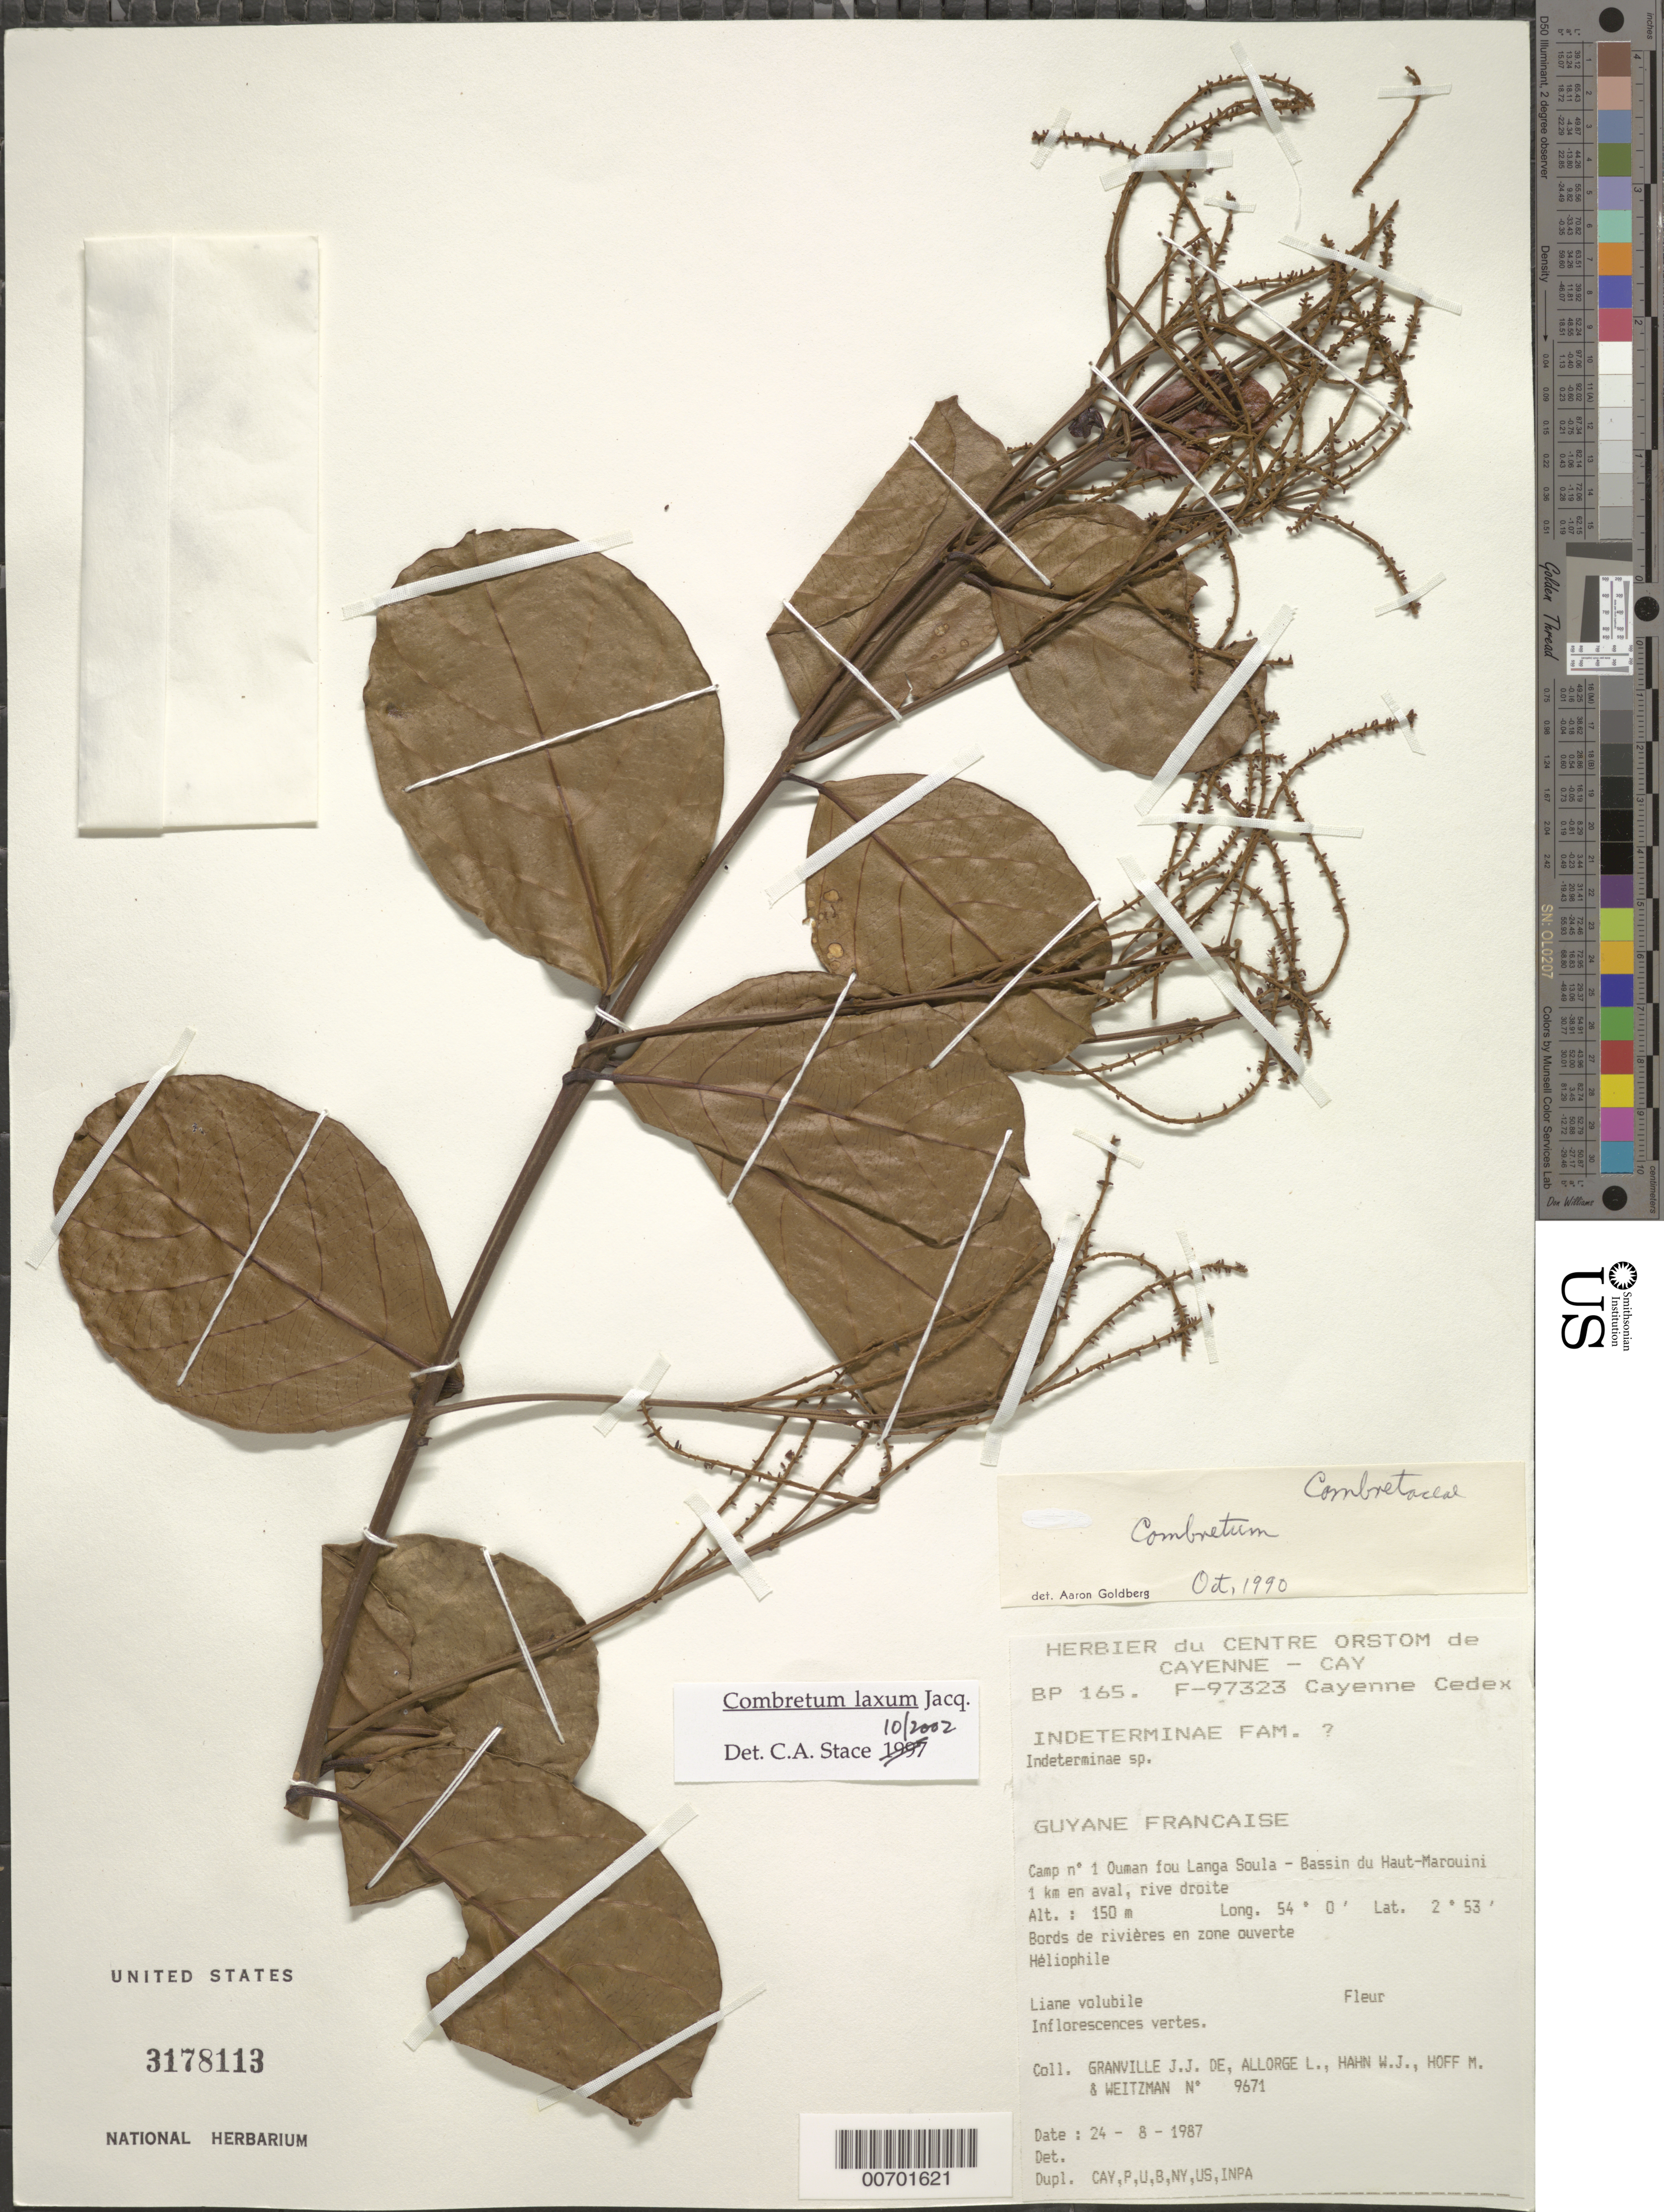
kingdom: Plantae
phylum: Tracheophyta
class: Magnoliopsida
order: Myrtales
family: Combretaceae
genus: Combretum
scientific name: Combretum laxum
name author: Jacq.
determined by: Stace, C. A.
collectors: J.-J. de Granville, L. Allorge, W. J. Hahn, M. Hoff & A. L. Weitzman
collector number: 9671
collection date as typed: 24-Aug-87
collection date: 1987-08-24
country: French Guiana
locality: Ouman fou Langa Soula, Camp #1, Bassin du Haut-Marouini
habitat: Bord de rivieres en zone ouverte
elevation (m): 150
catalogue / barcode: US 3178113